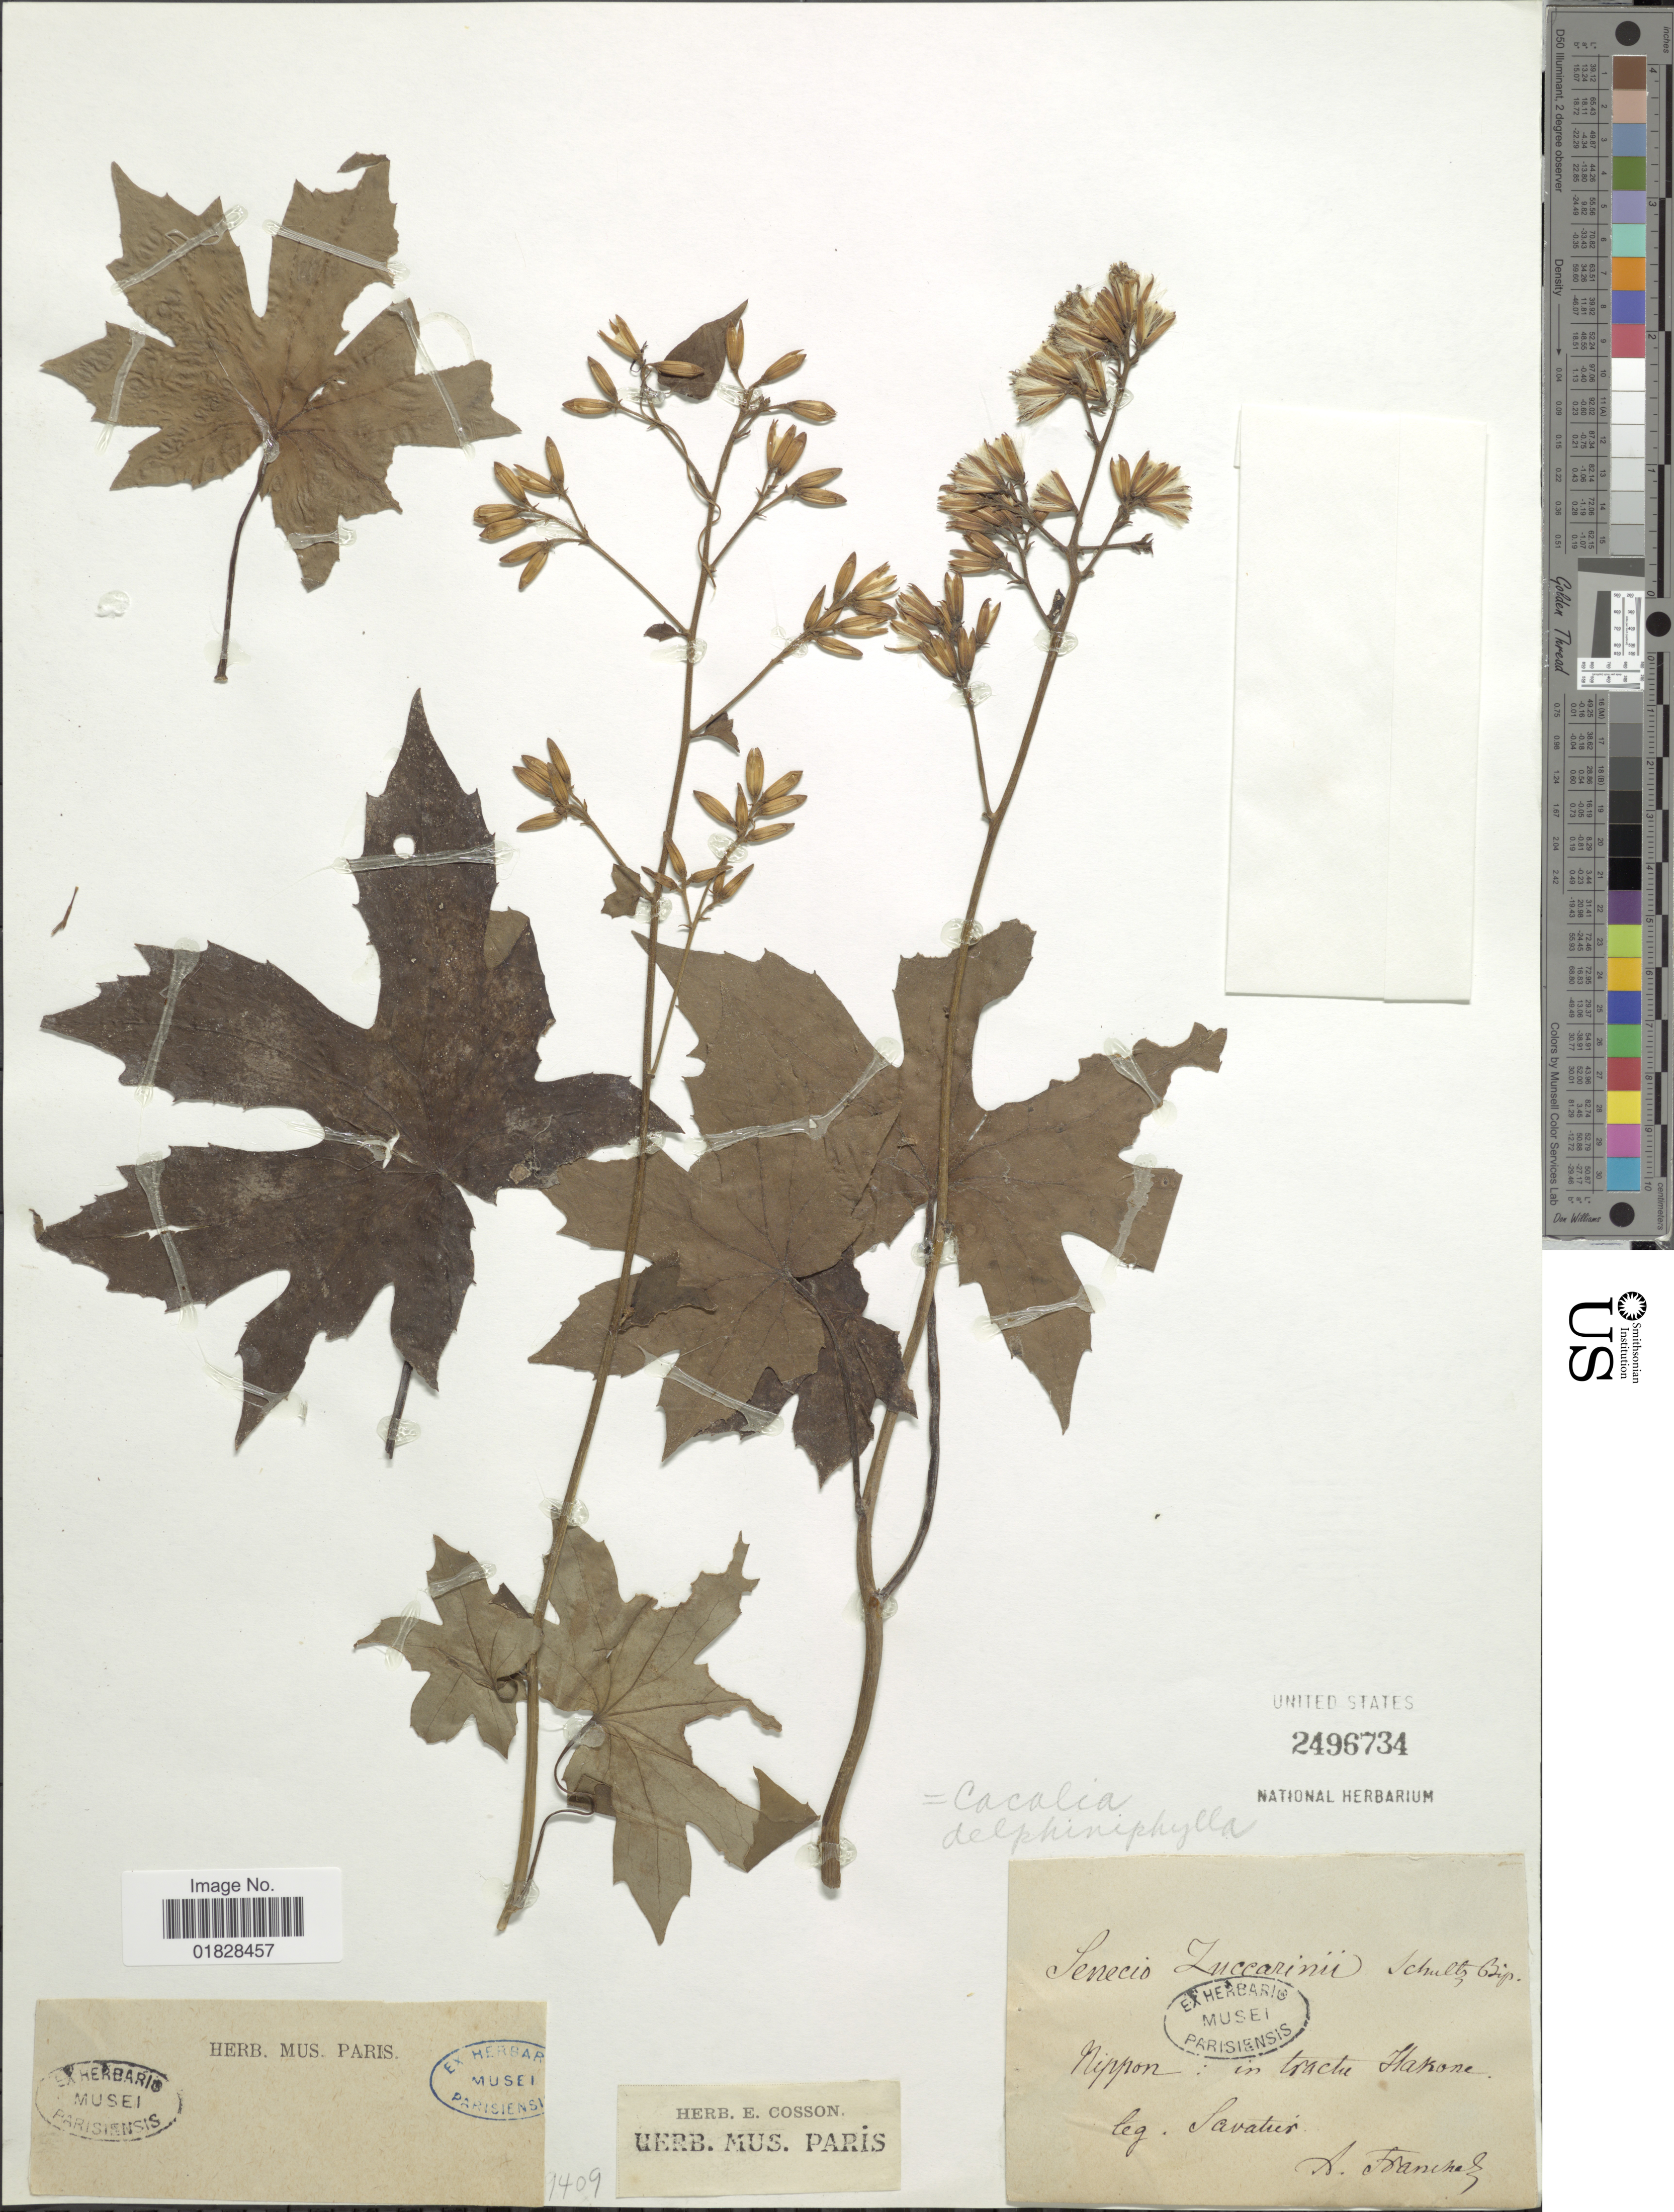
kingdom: Plantae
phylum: Tracheophyta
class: Magnoliopsida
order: Asterales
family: Asteraceae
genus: Parasenecio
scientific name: Parasenecio delphiniifolia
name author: H. Koyama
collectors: Savatier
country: Japan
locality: Nippon: in trache Hakone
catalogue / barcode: US 2496734